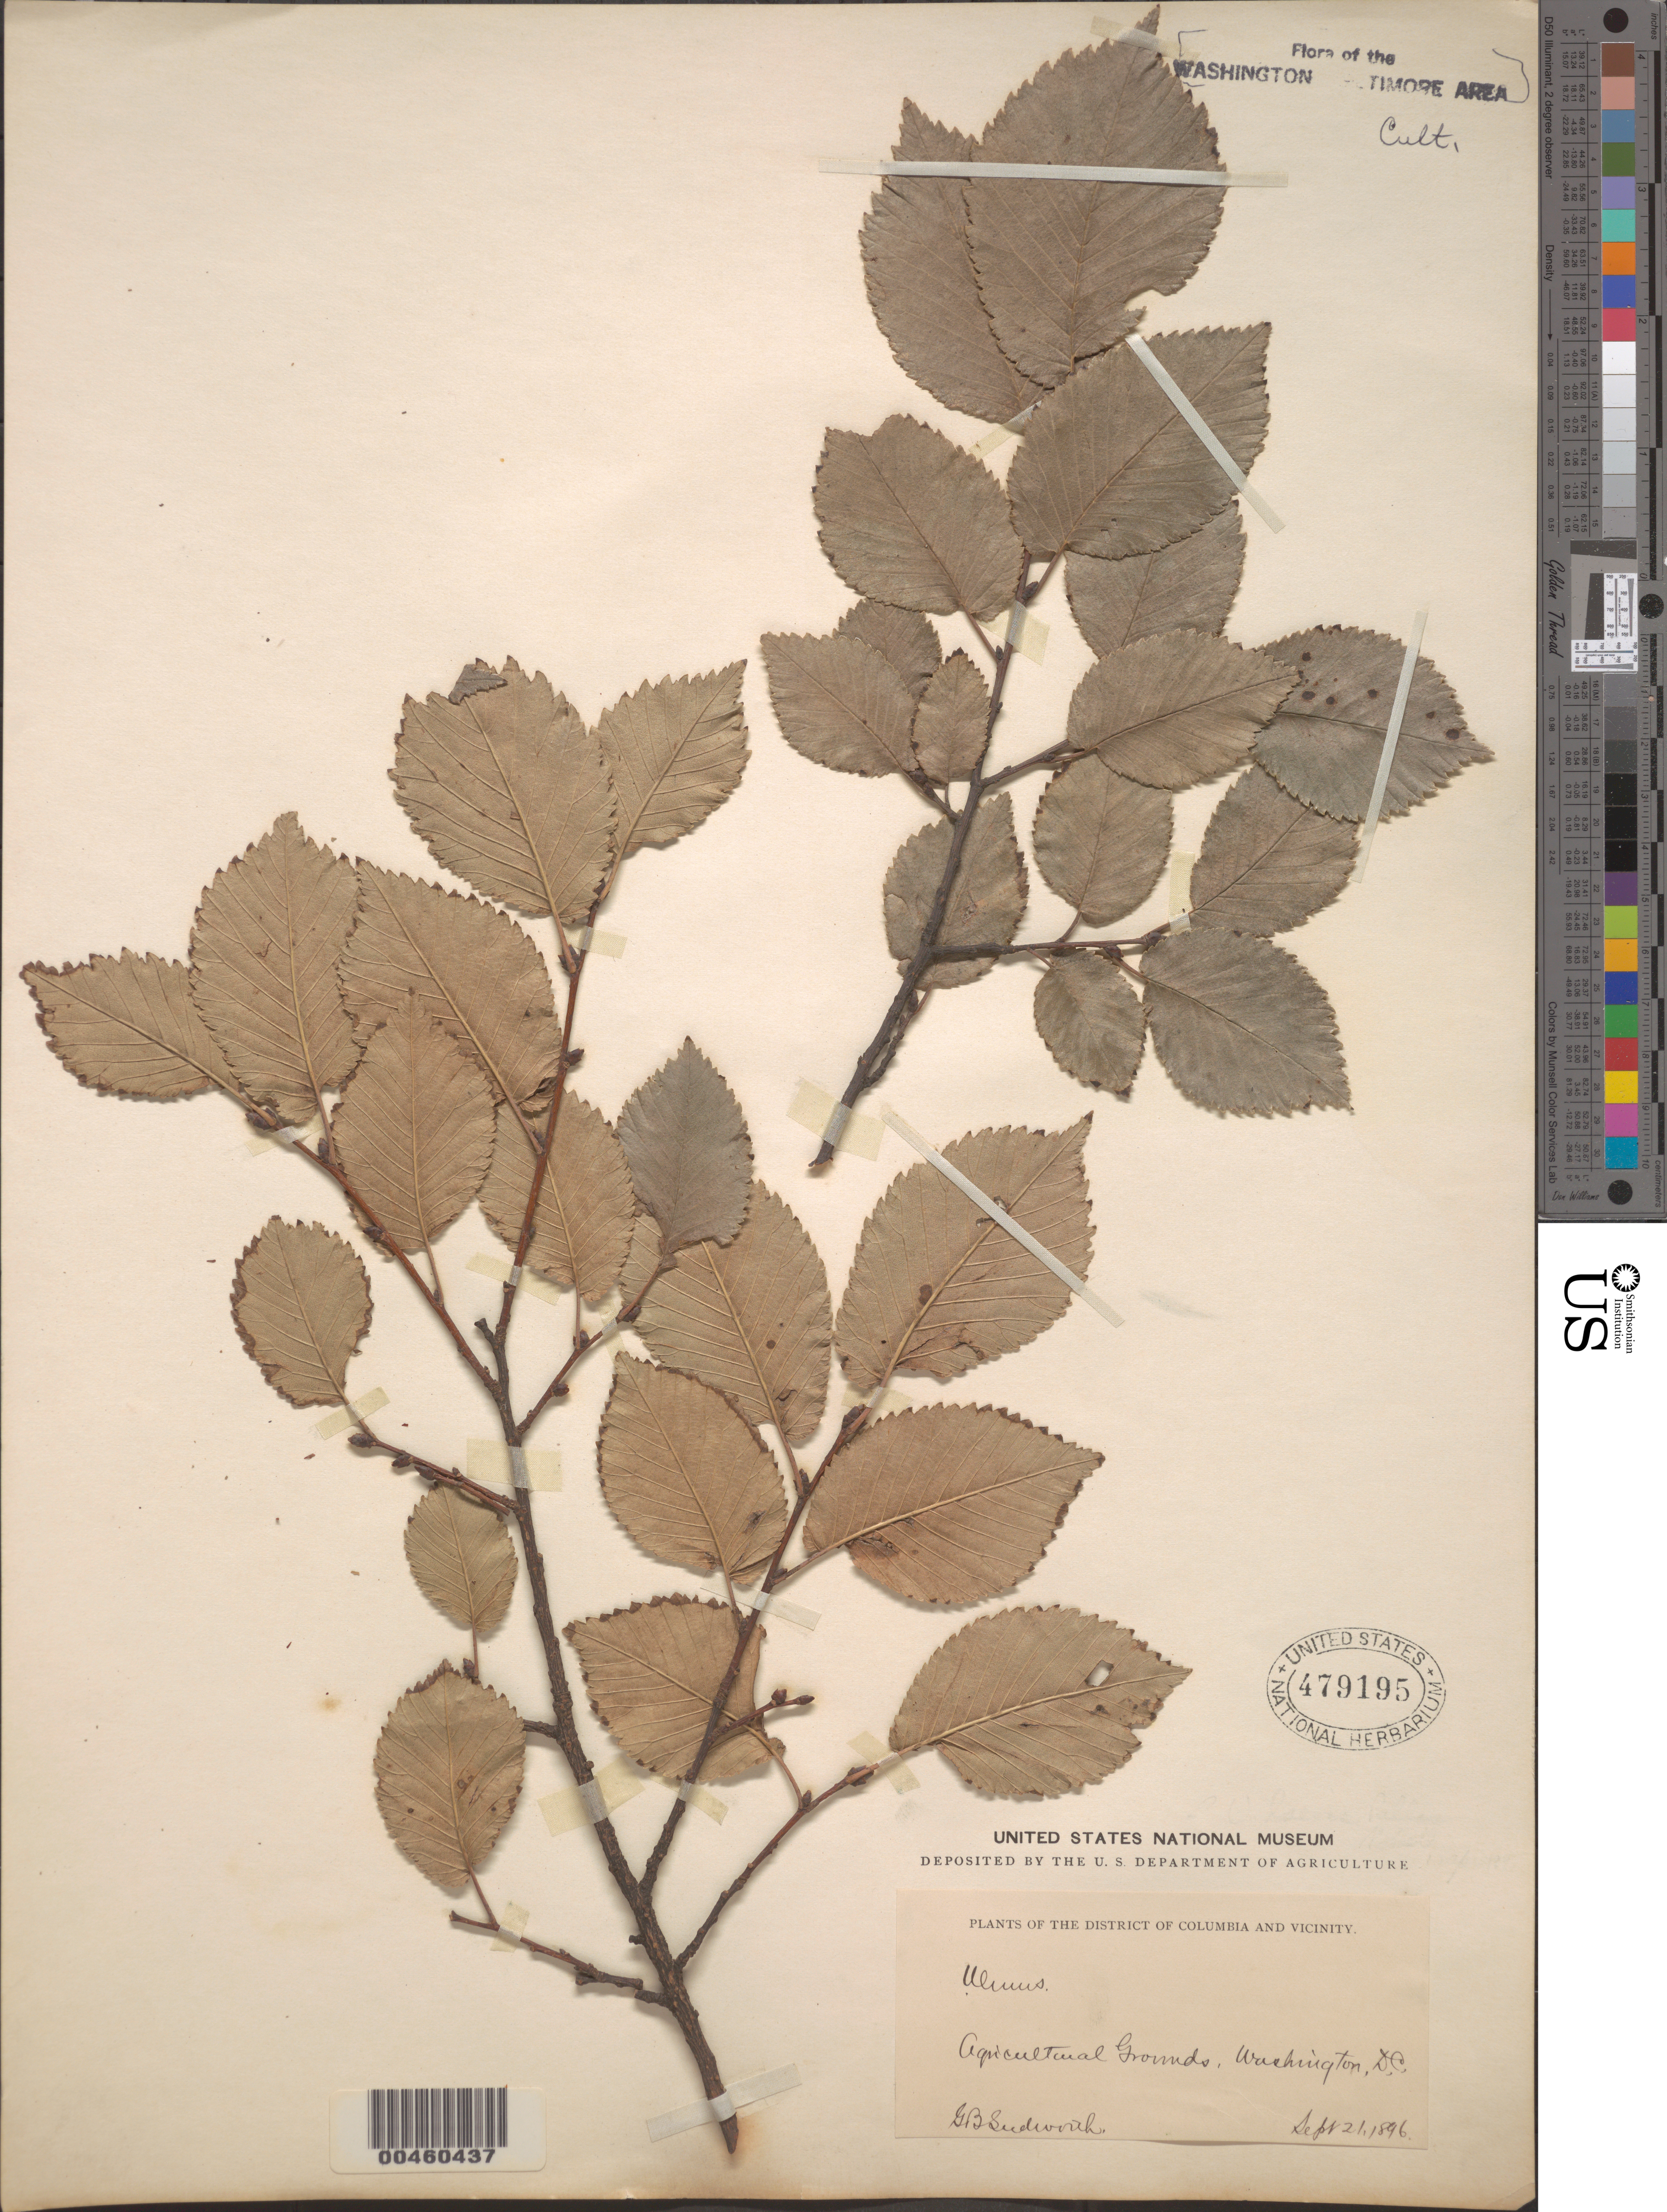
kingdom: Plantae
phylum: Tracheophyta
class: Magnoliopsida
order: Rosales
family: Ulmaceae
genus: Ulmus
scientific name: Ulmus sp.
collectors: G. B. Sudworth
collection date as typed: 21 Sep 1896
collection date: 1896-09-21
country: United States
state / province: District of Columbia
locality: Agricultural grounds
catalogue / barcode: US 479195